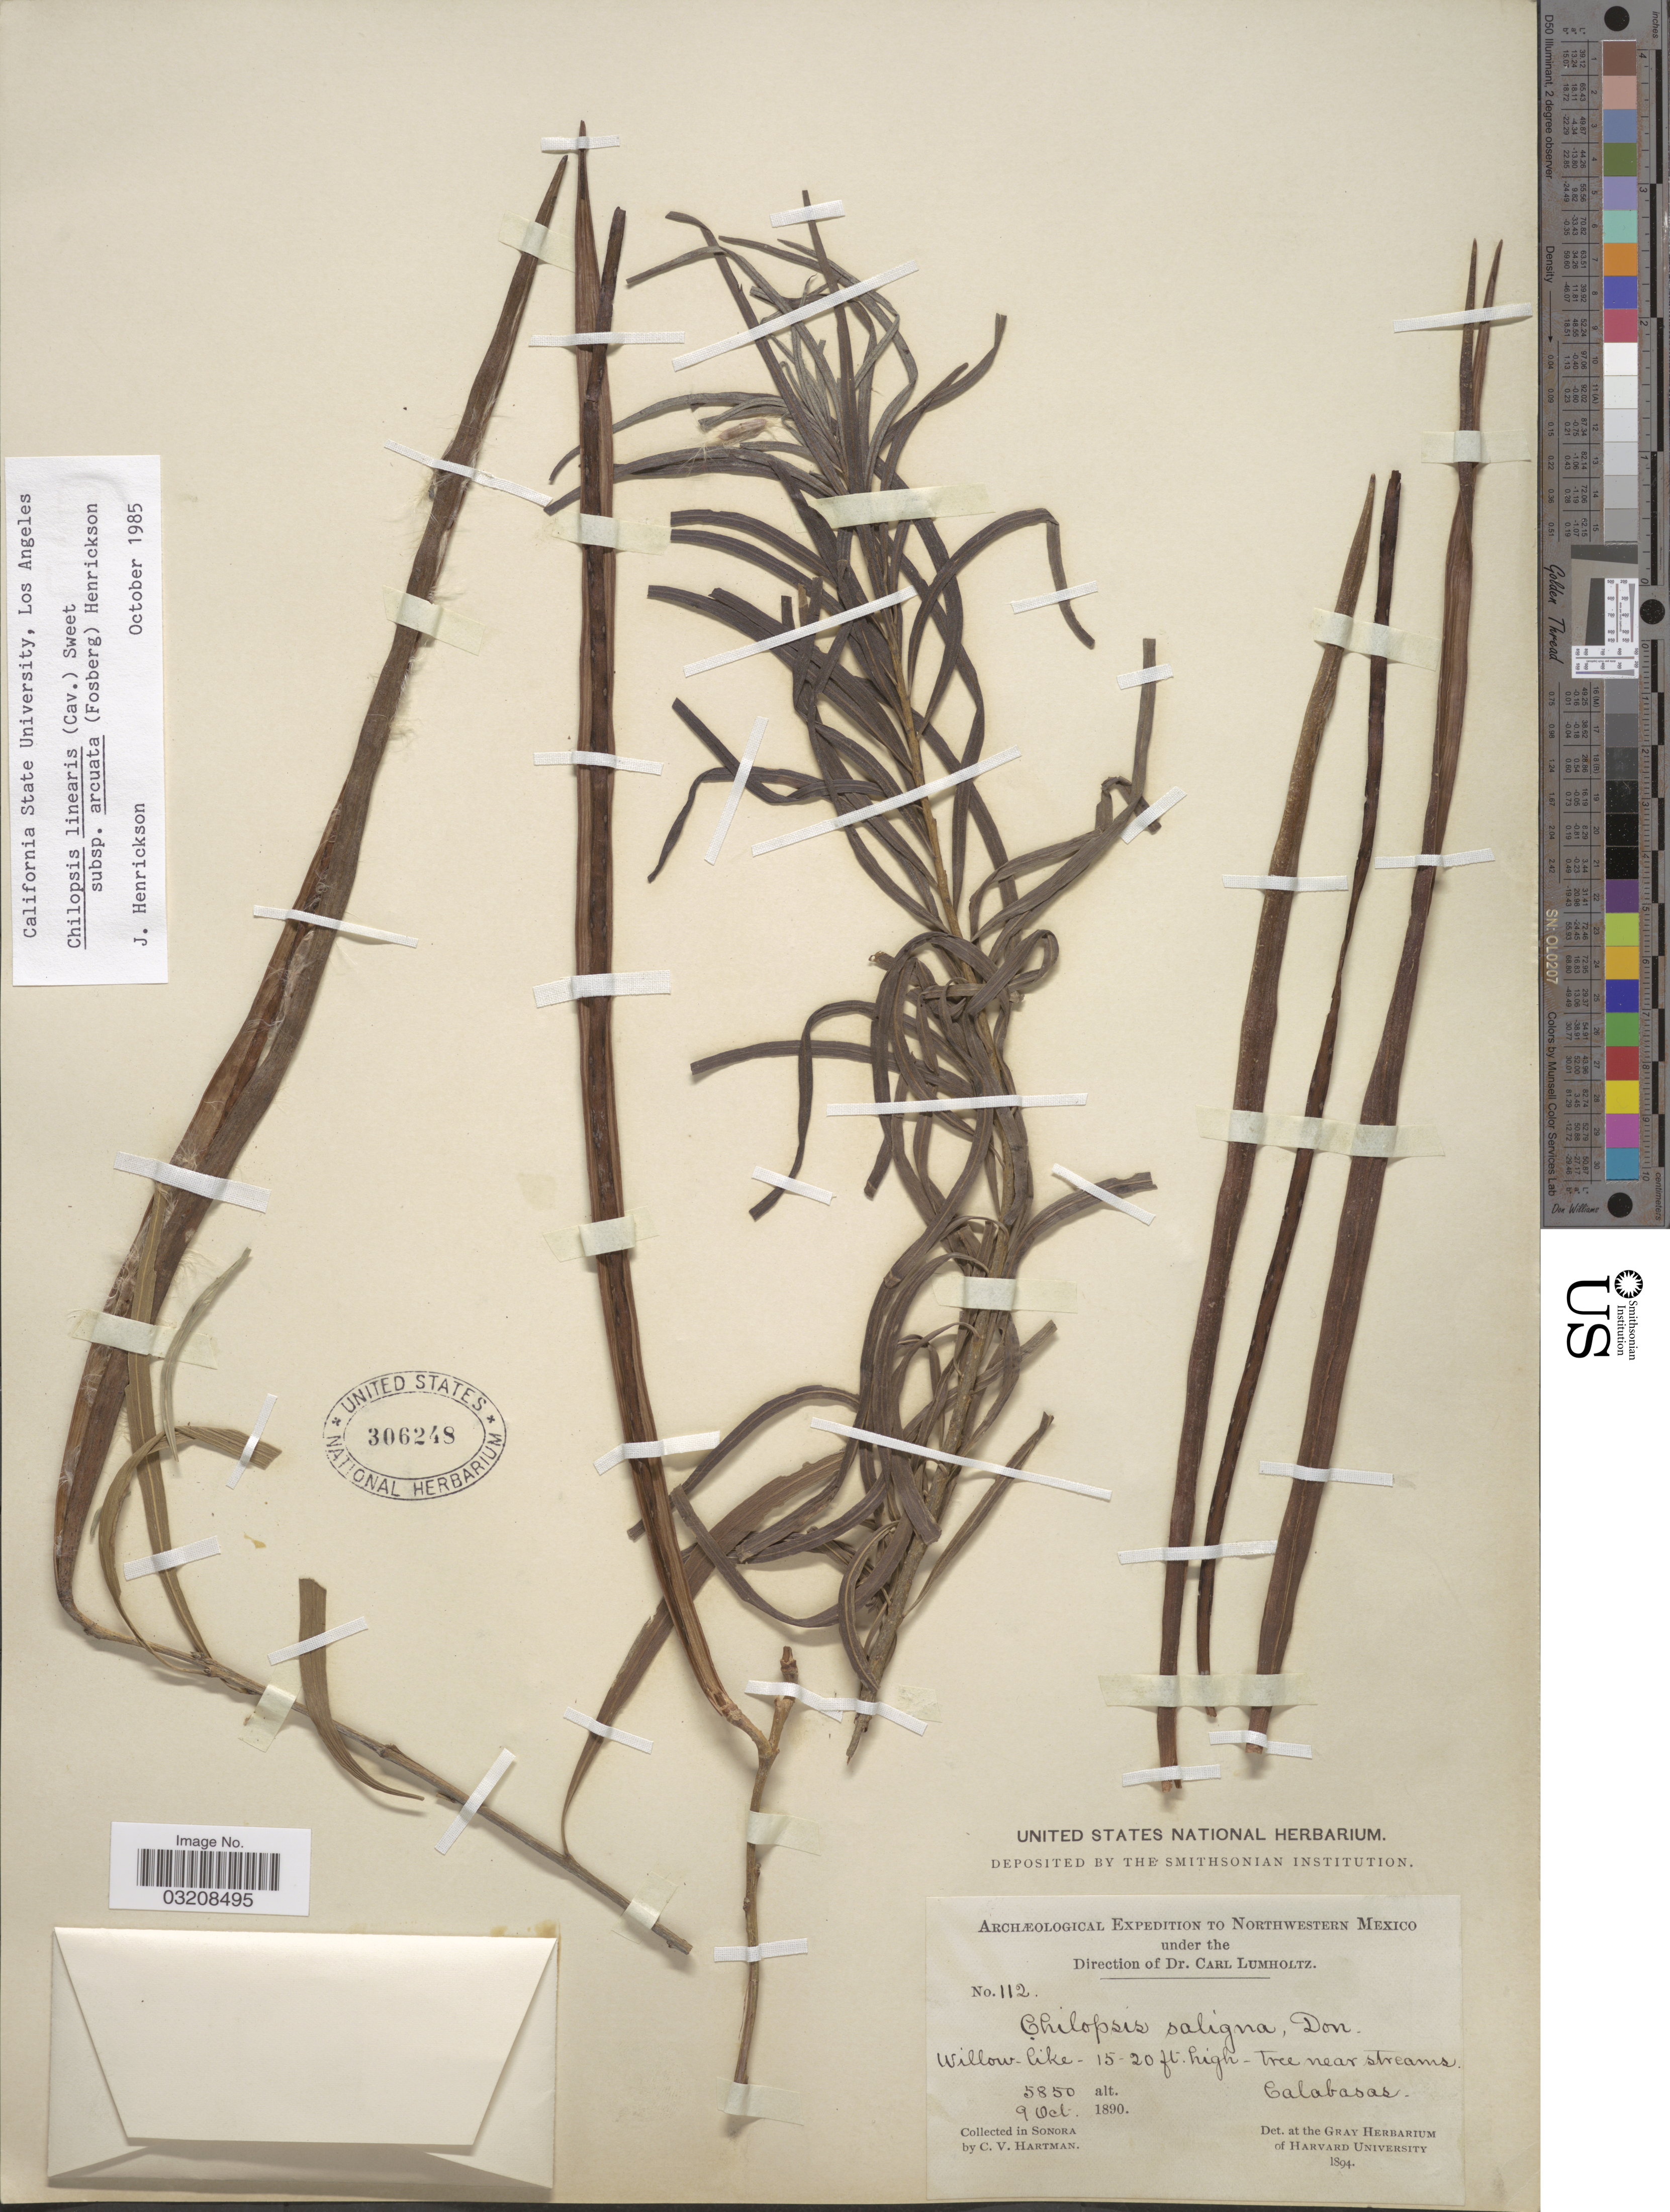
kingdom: Plantae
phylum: Tracheophyta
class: Magnoliopsida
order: Lamiales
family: Bignoniaceae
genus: Chilopsis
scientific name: Chilopsis linearis subsp. arcuata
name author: (Fosberg) Henrickson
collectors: C. V. Hartman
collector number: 112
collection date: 1890-10-09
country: Mexico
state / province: Sonora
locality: Northwestern Mexico. Calabasas.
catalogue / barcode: US 306248